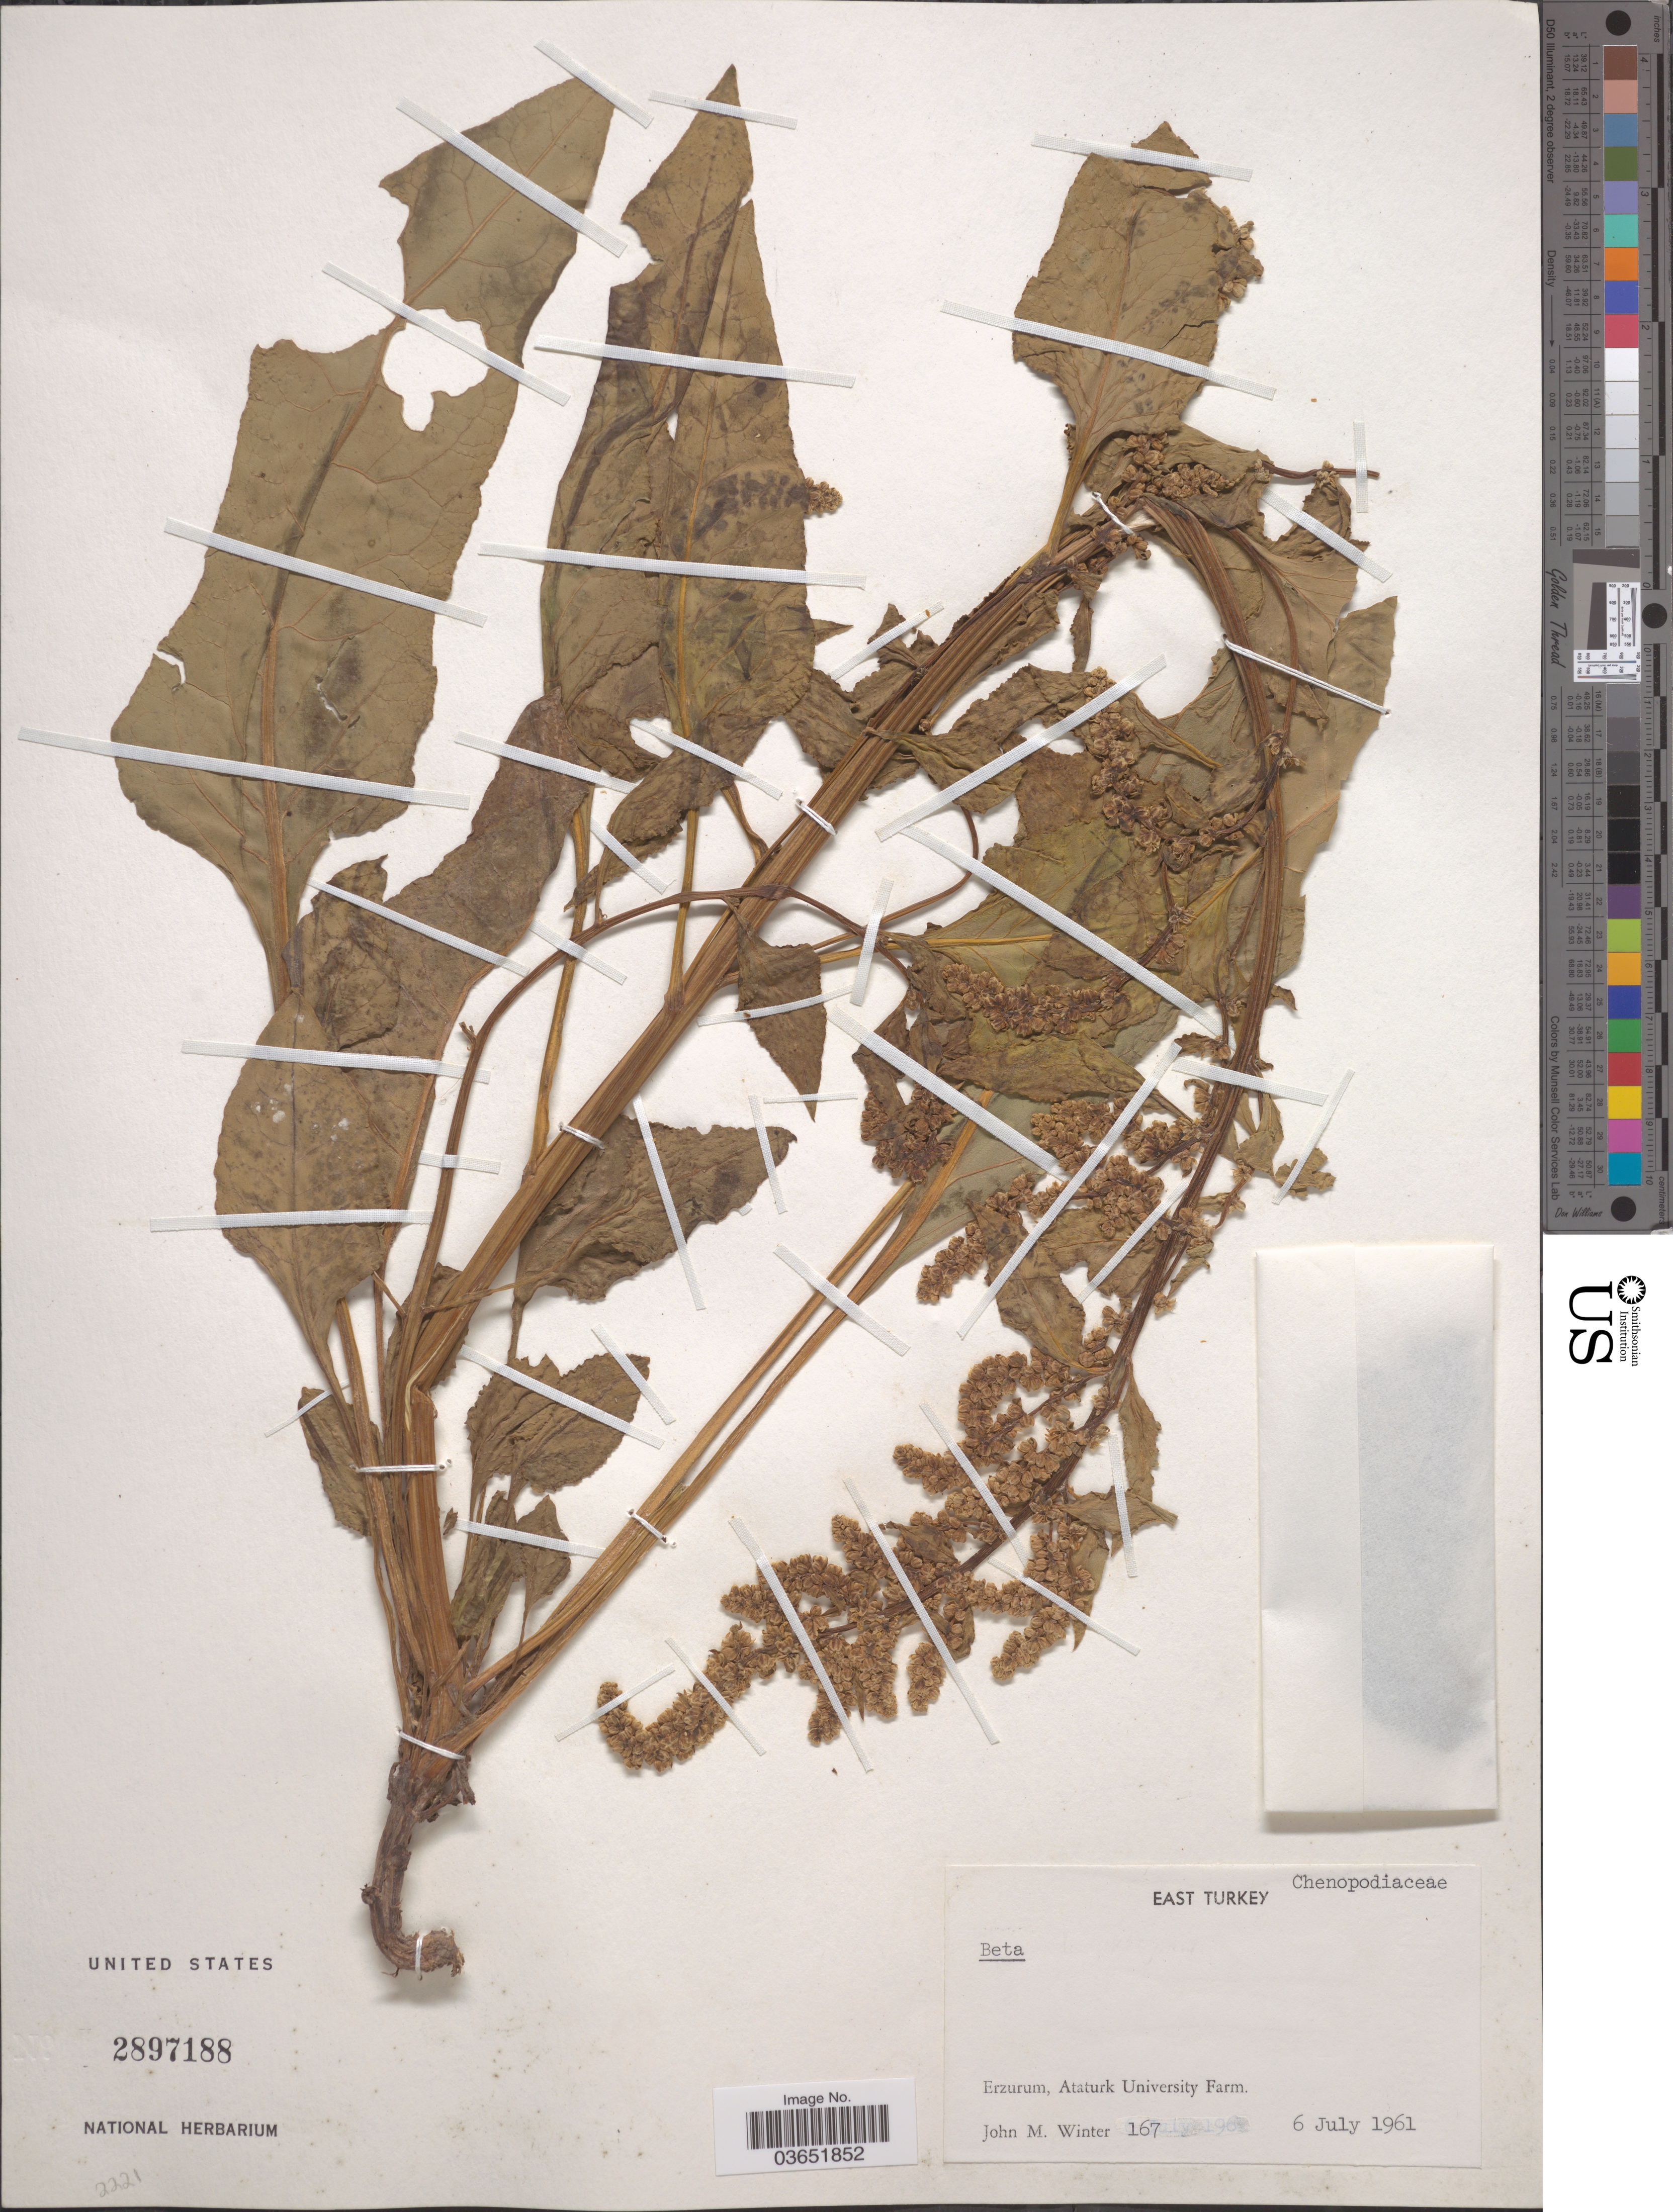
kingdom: Plantae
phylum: Tracheophyta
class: Magnoliopsida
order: Caryophyllales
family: Amaranthaceae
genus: Beta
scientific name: Beta sp.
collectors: J. M. Winter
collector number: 167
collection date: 1961-07-06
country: Turkey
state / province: Erzurum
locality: East Turkey. Erzurum, Ataturk University Farm.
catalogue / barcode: US 2897188